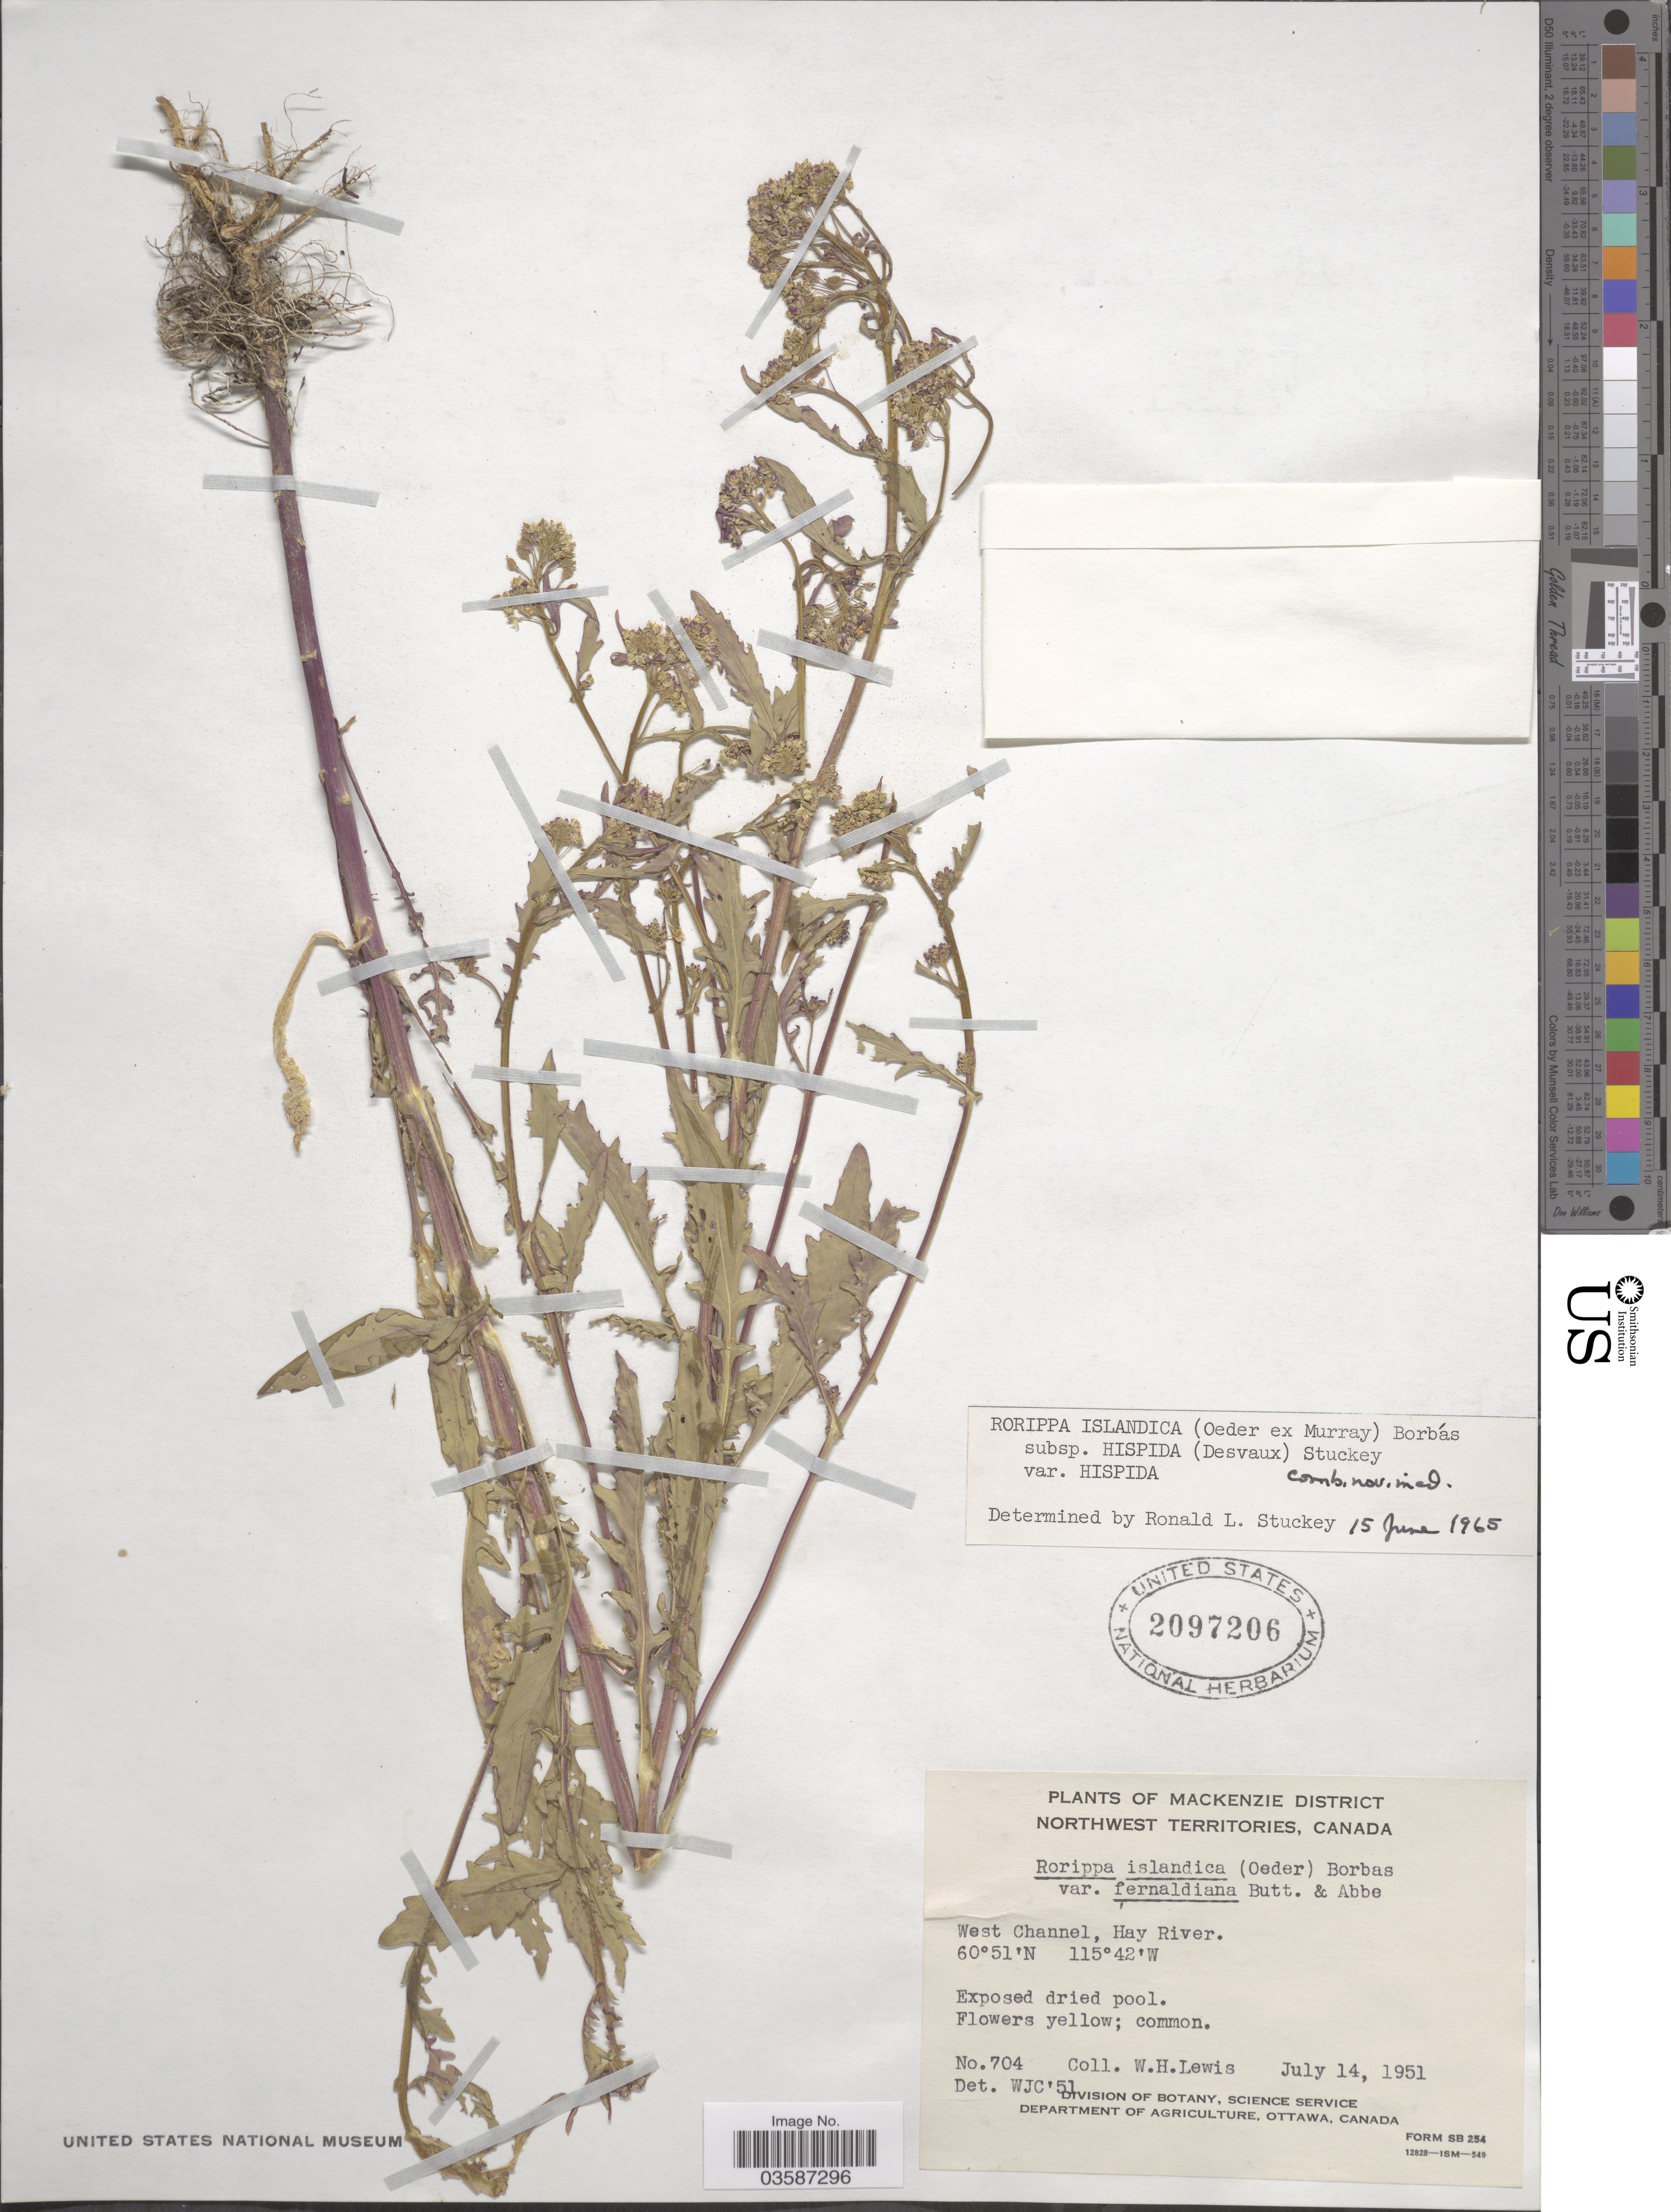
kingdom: Plantae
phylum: Tracheophyta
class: Magnoliopsida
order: Brassicales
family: Brassicaceae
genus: Rorippa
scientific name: Rorippa islandica var. hispida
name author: (Desv.) Butters & Abbe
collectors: W. H. Lewis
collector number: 704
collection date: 1951-07-14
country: Canada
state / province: Northwest Territories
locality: Mackenzie District. West Channel, Hay River.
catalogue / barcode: US 2097206